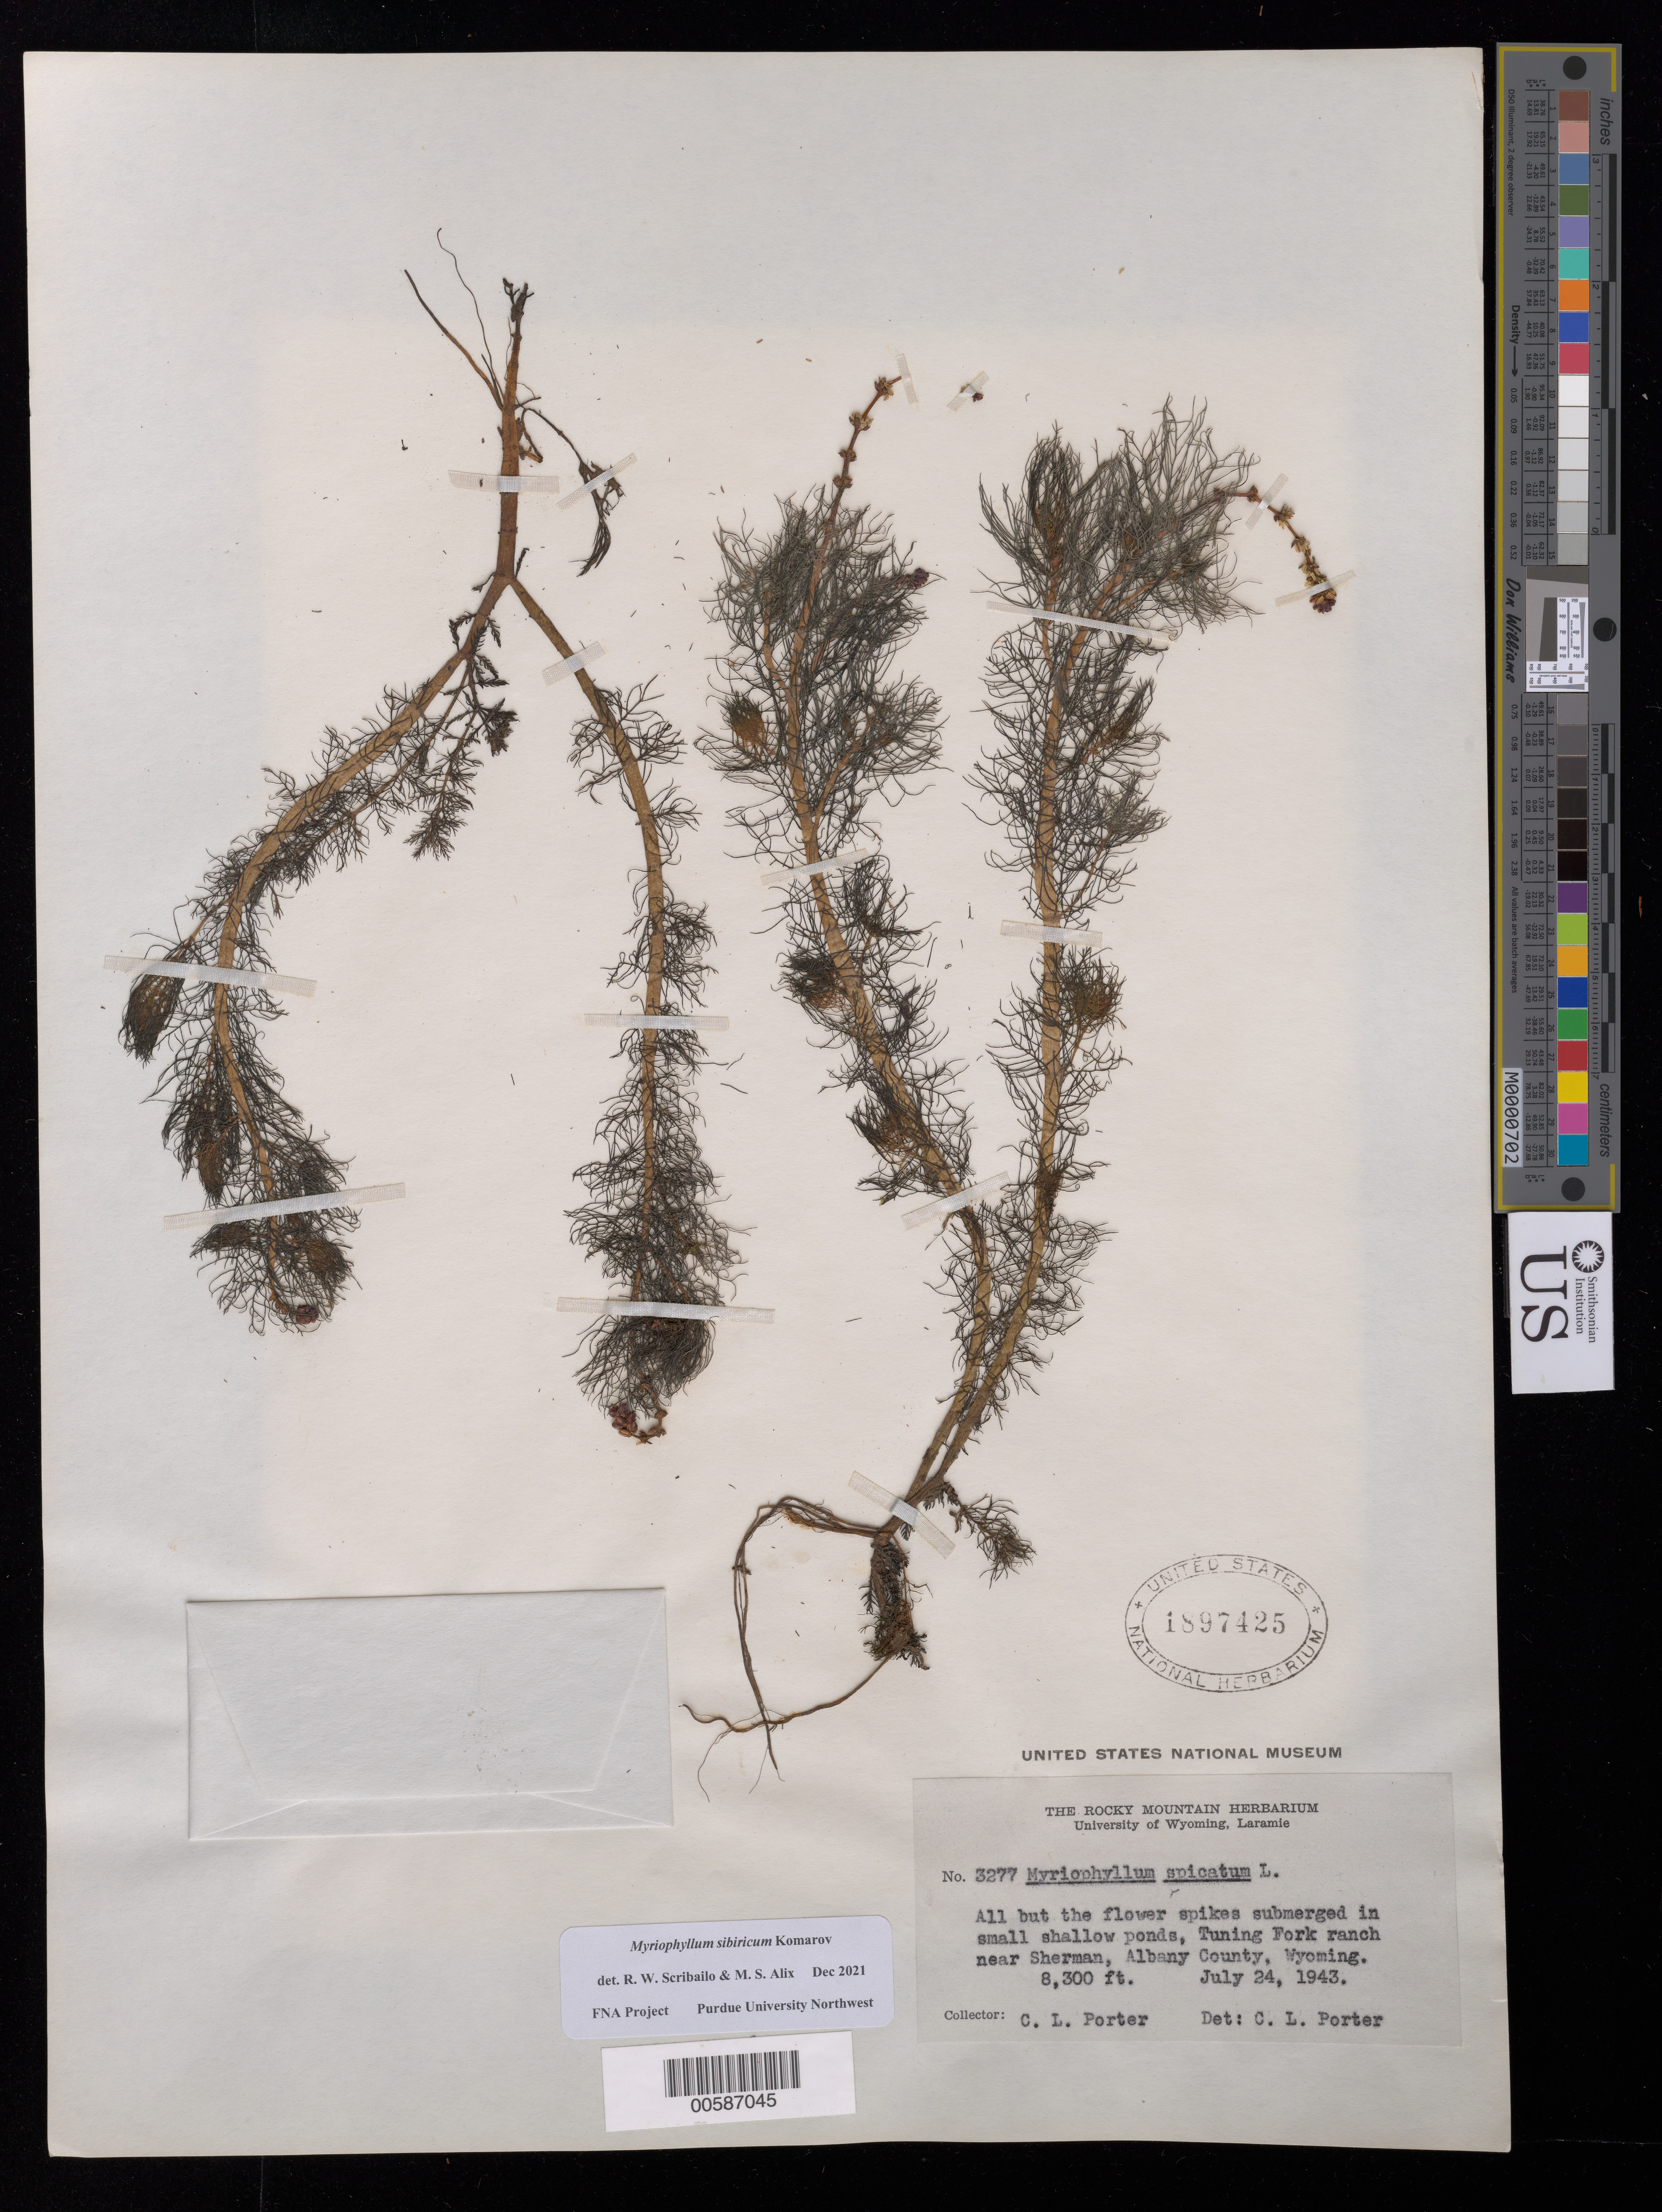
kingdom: Plantae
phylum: Tracheophyta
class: Magnoliopsida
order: Saxifragales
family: Haloragaceae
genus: Myriophyllum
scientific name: Myriophyllum sibiricum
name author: Kom.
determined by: Scribailo, R. W.; Alix, M. S.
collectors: C. L. Porter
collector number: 3277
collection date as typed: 24 Jul 1943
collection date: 1943-07-24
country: United States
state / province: Wyoming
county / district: Albany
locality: Tuning Fork Ranch near Sherman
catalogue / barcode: US 1897425